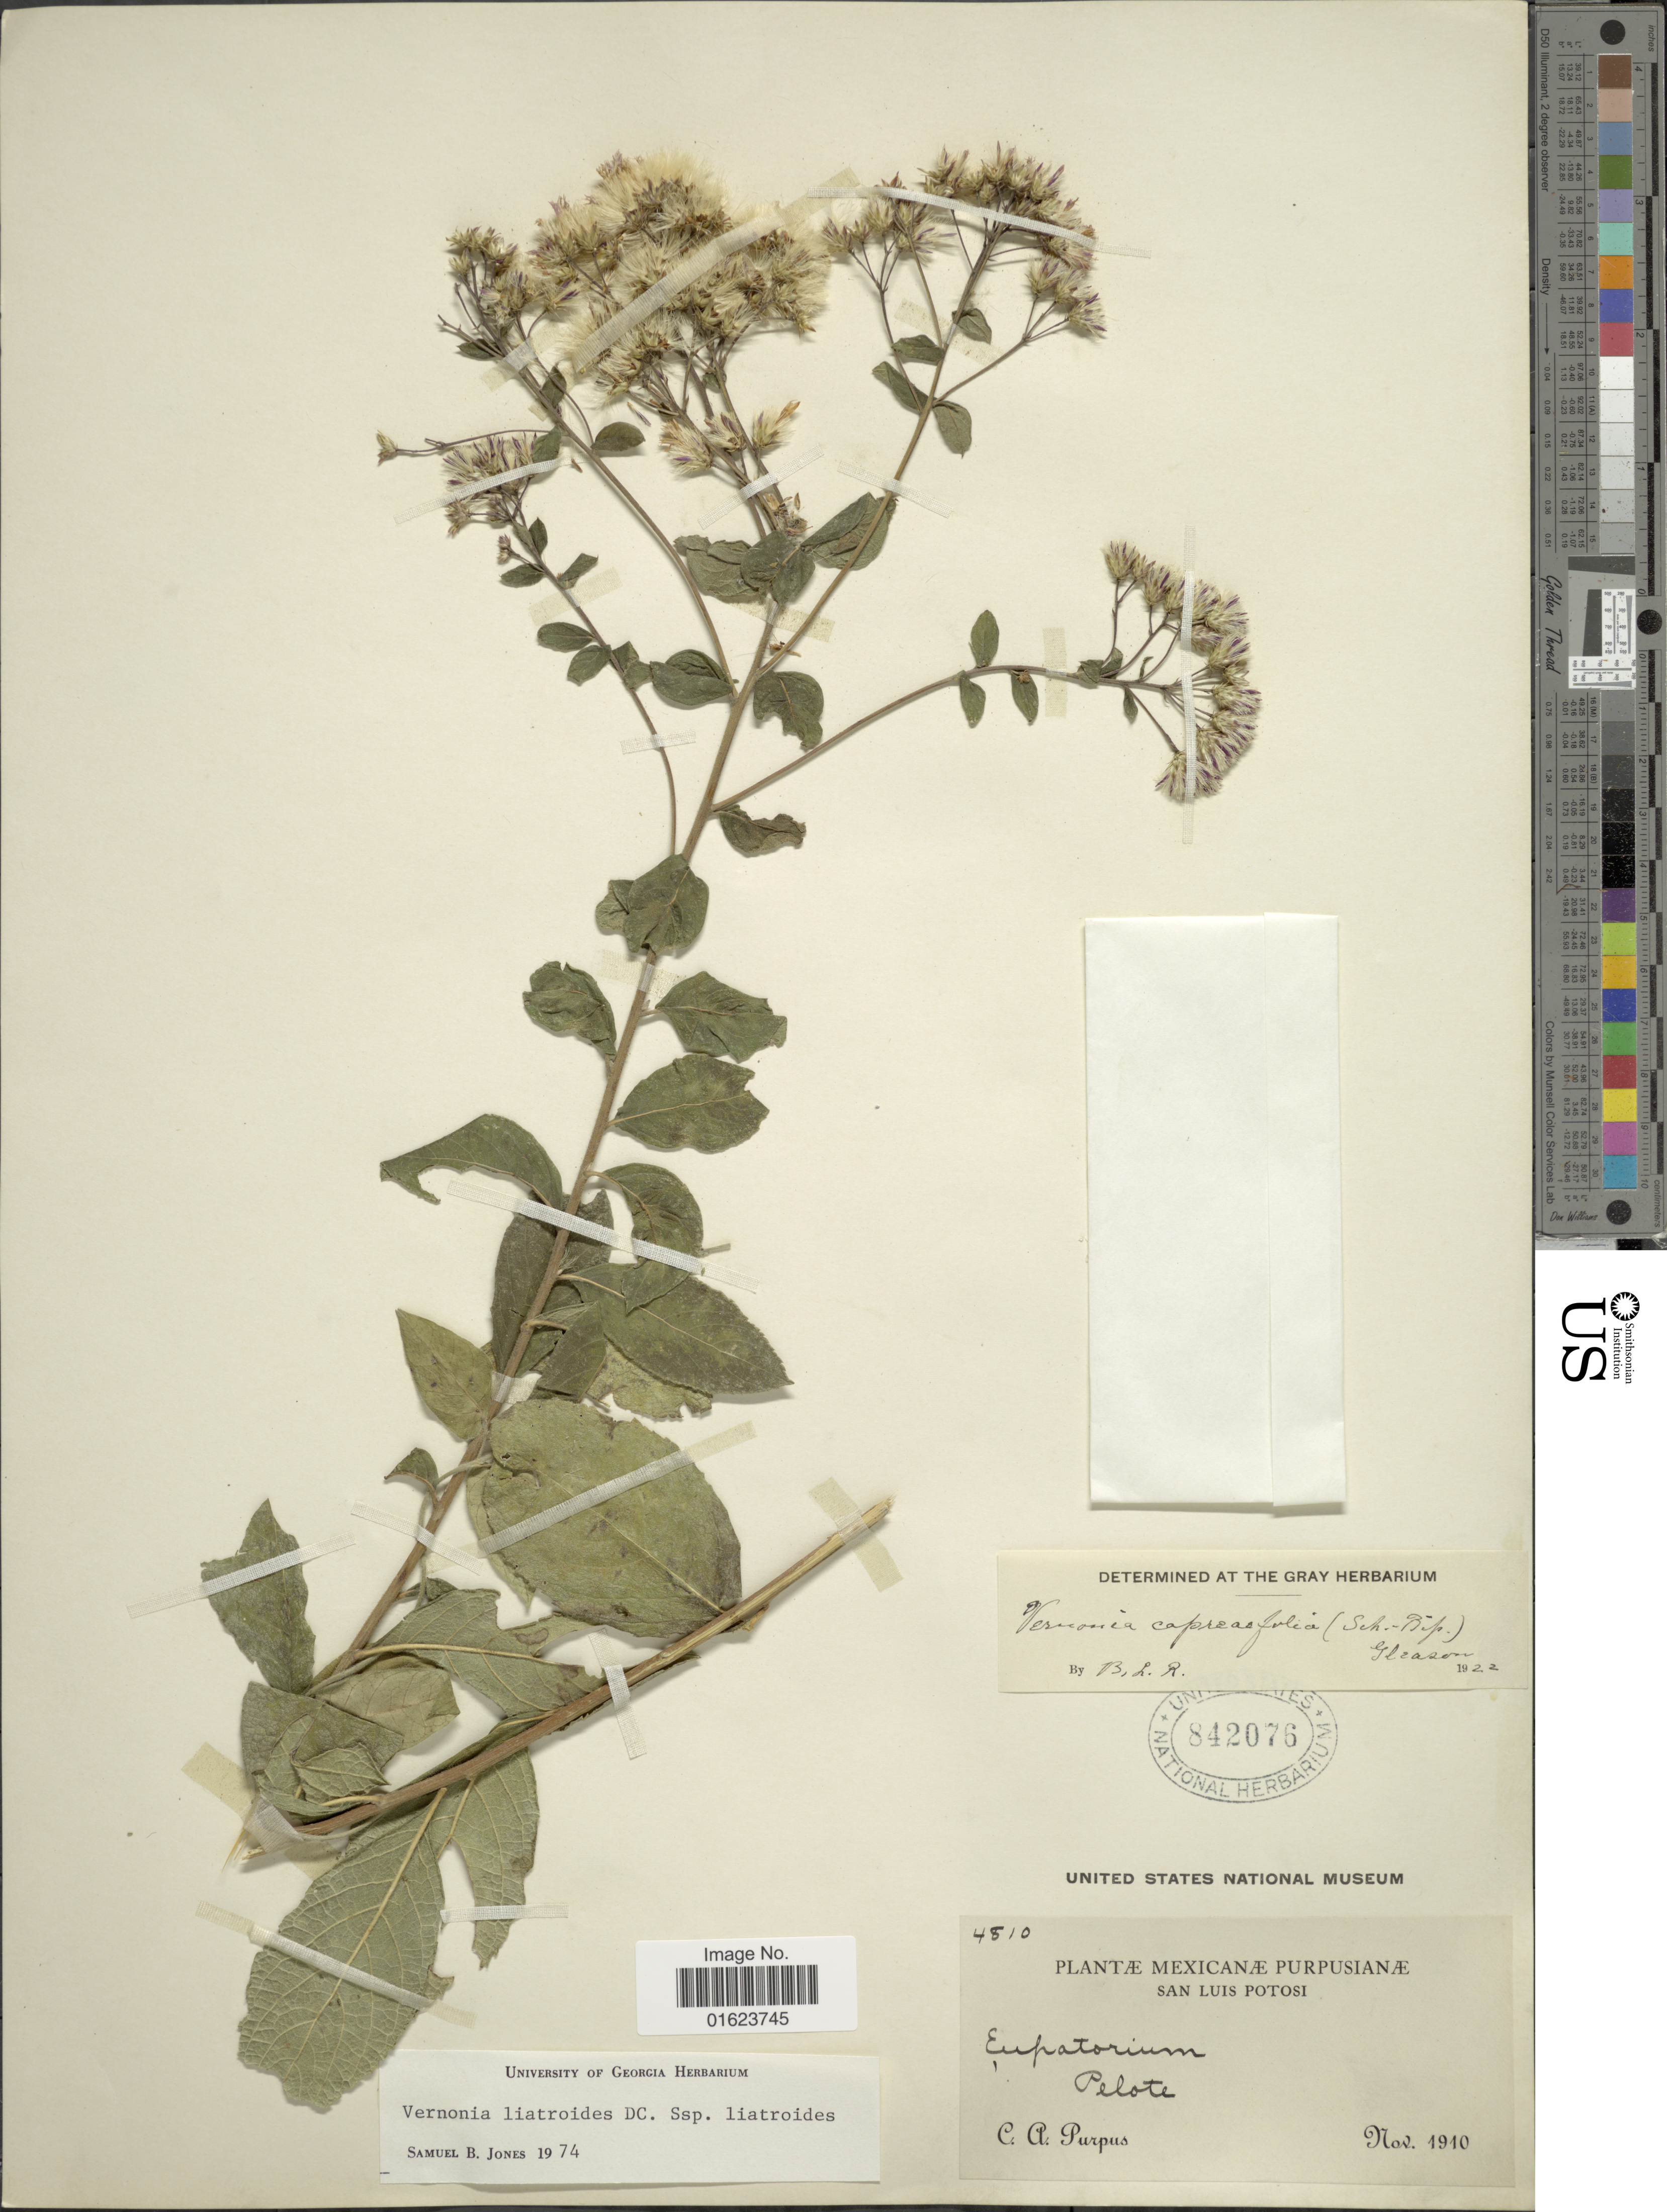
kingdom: Plantae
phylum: Tracheophyta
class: Magnoliopsida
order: Asterales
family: Asteraceae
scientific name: Vickianthus liatroides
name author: (DC.) H. Rob.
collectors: C. A. Purpus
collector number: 4810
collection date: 1910-11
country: Mexico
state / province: San Luis Potosí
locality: San Luis Potosi, Pelote.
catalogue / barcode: US 842076